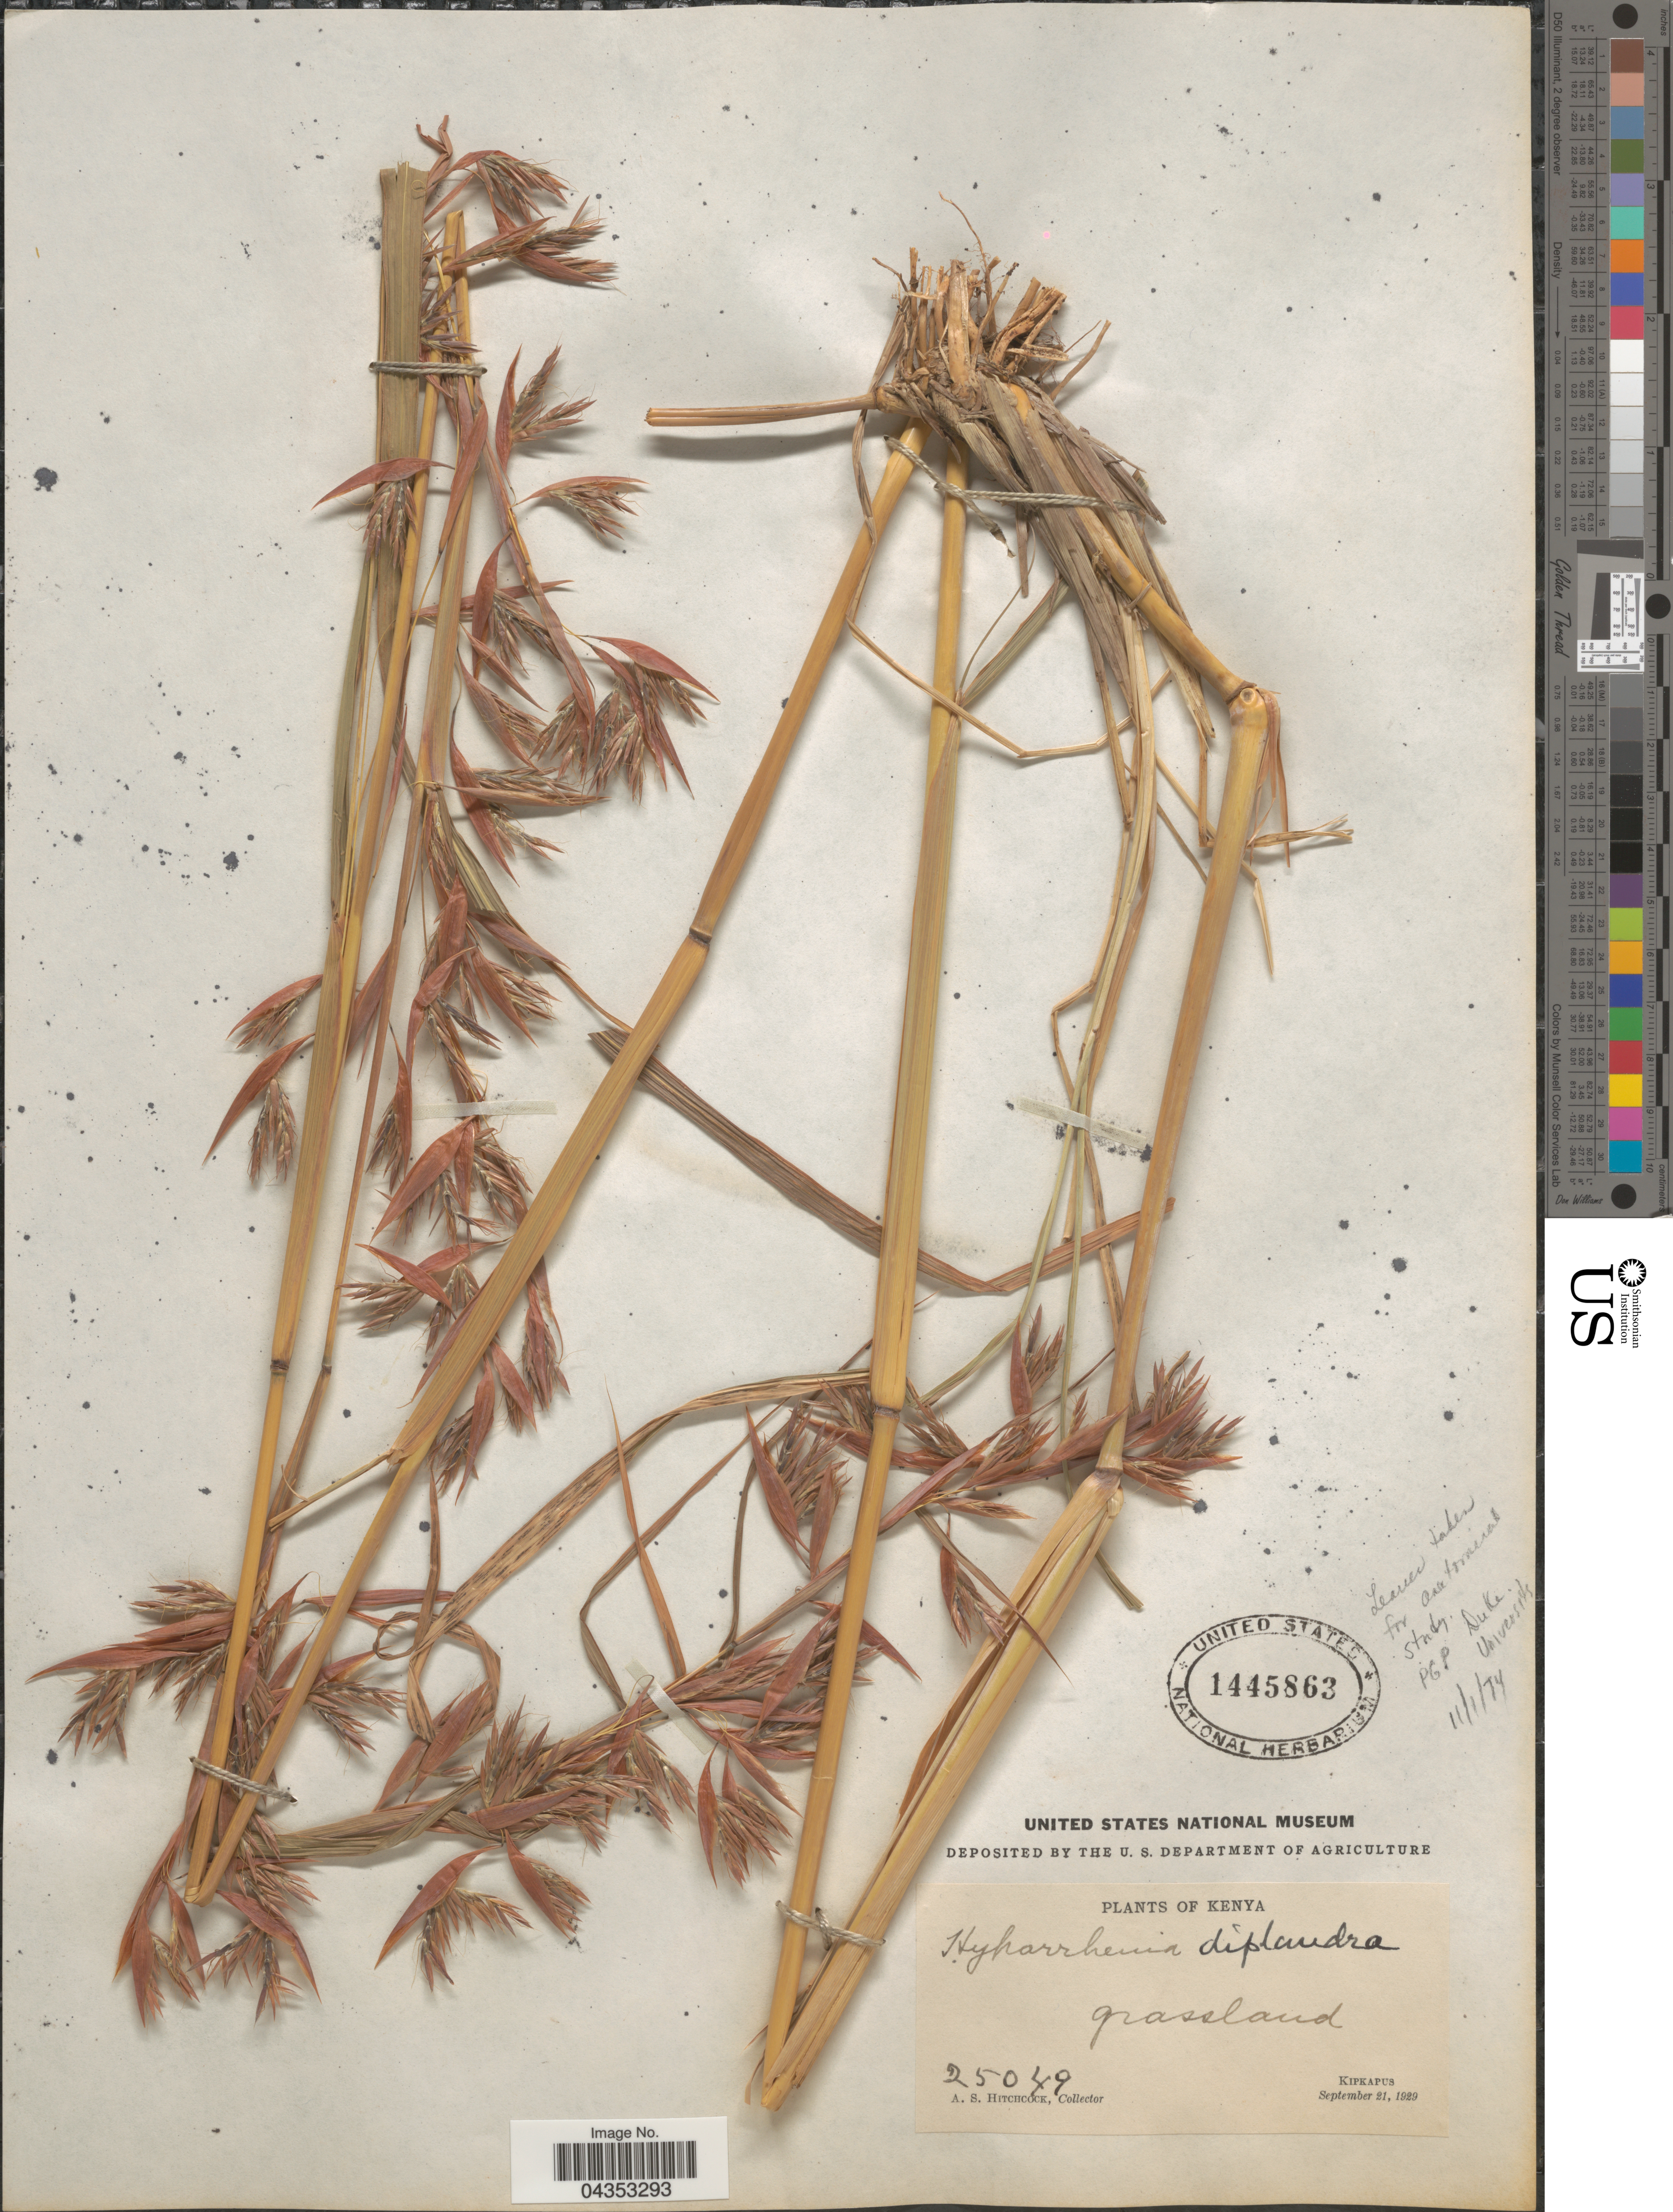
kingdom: Plantae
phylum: Tracheophyta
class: Liliopsida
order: Poales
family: Poaceae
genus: Hyparrhenia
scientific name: Hyparrhenia diplandra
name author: (Hack.) Stapf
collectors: A. S. Hitchcock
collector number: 25049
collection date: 1929-09-21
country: Kenya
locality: Grassland. Kipkapus.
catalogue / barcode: US 1445863